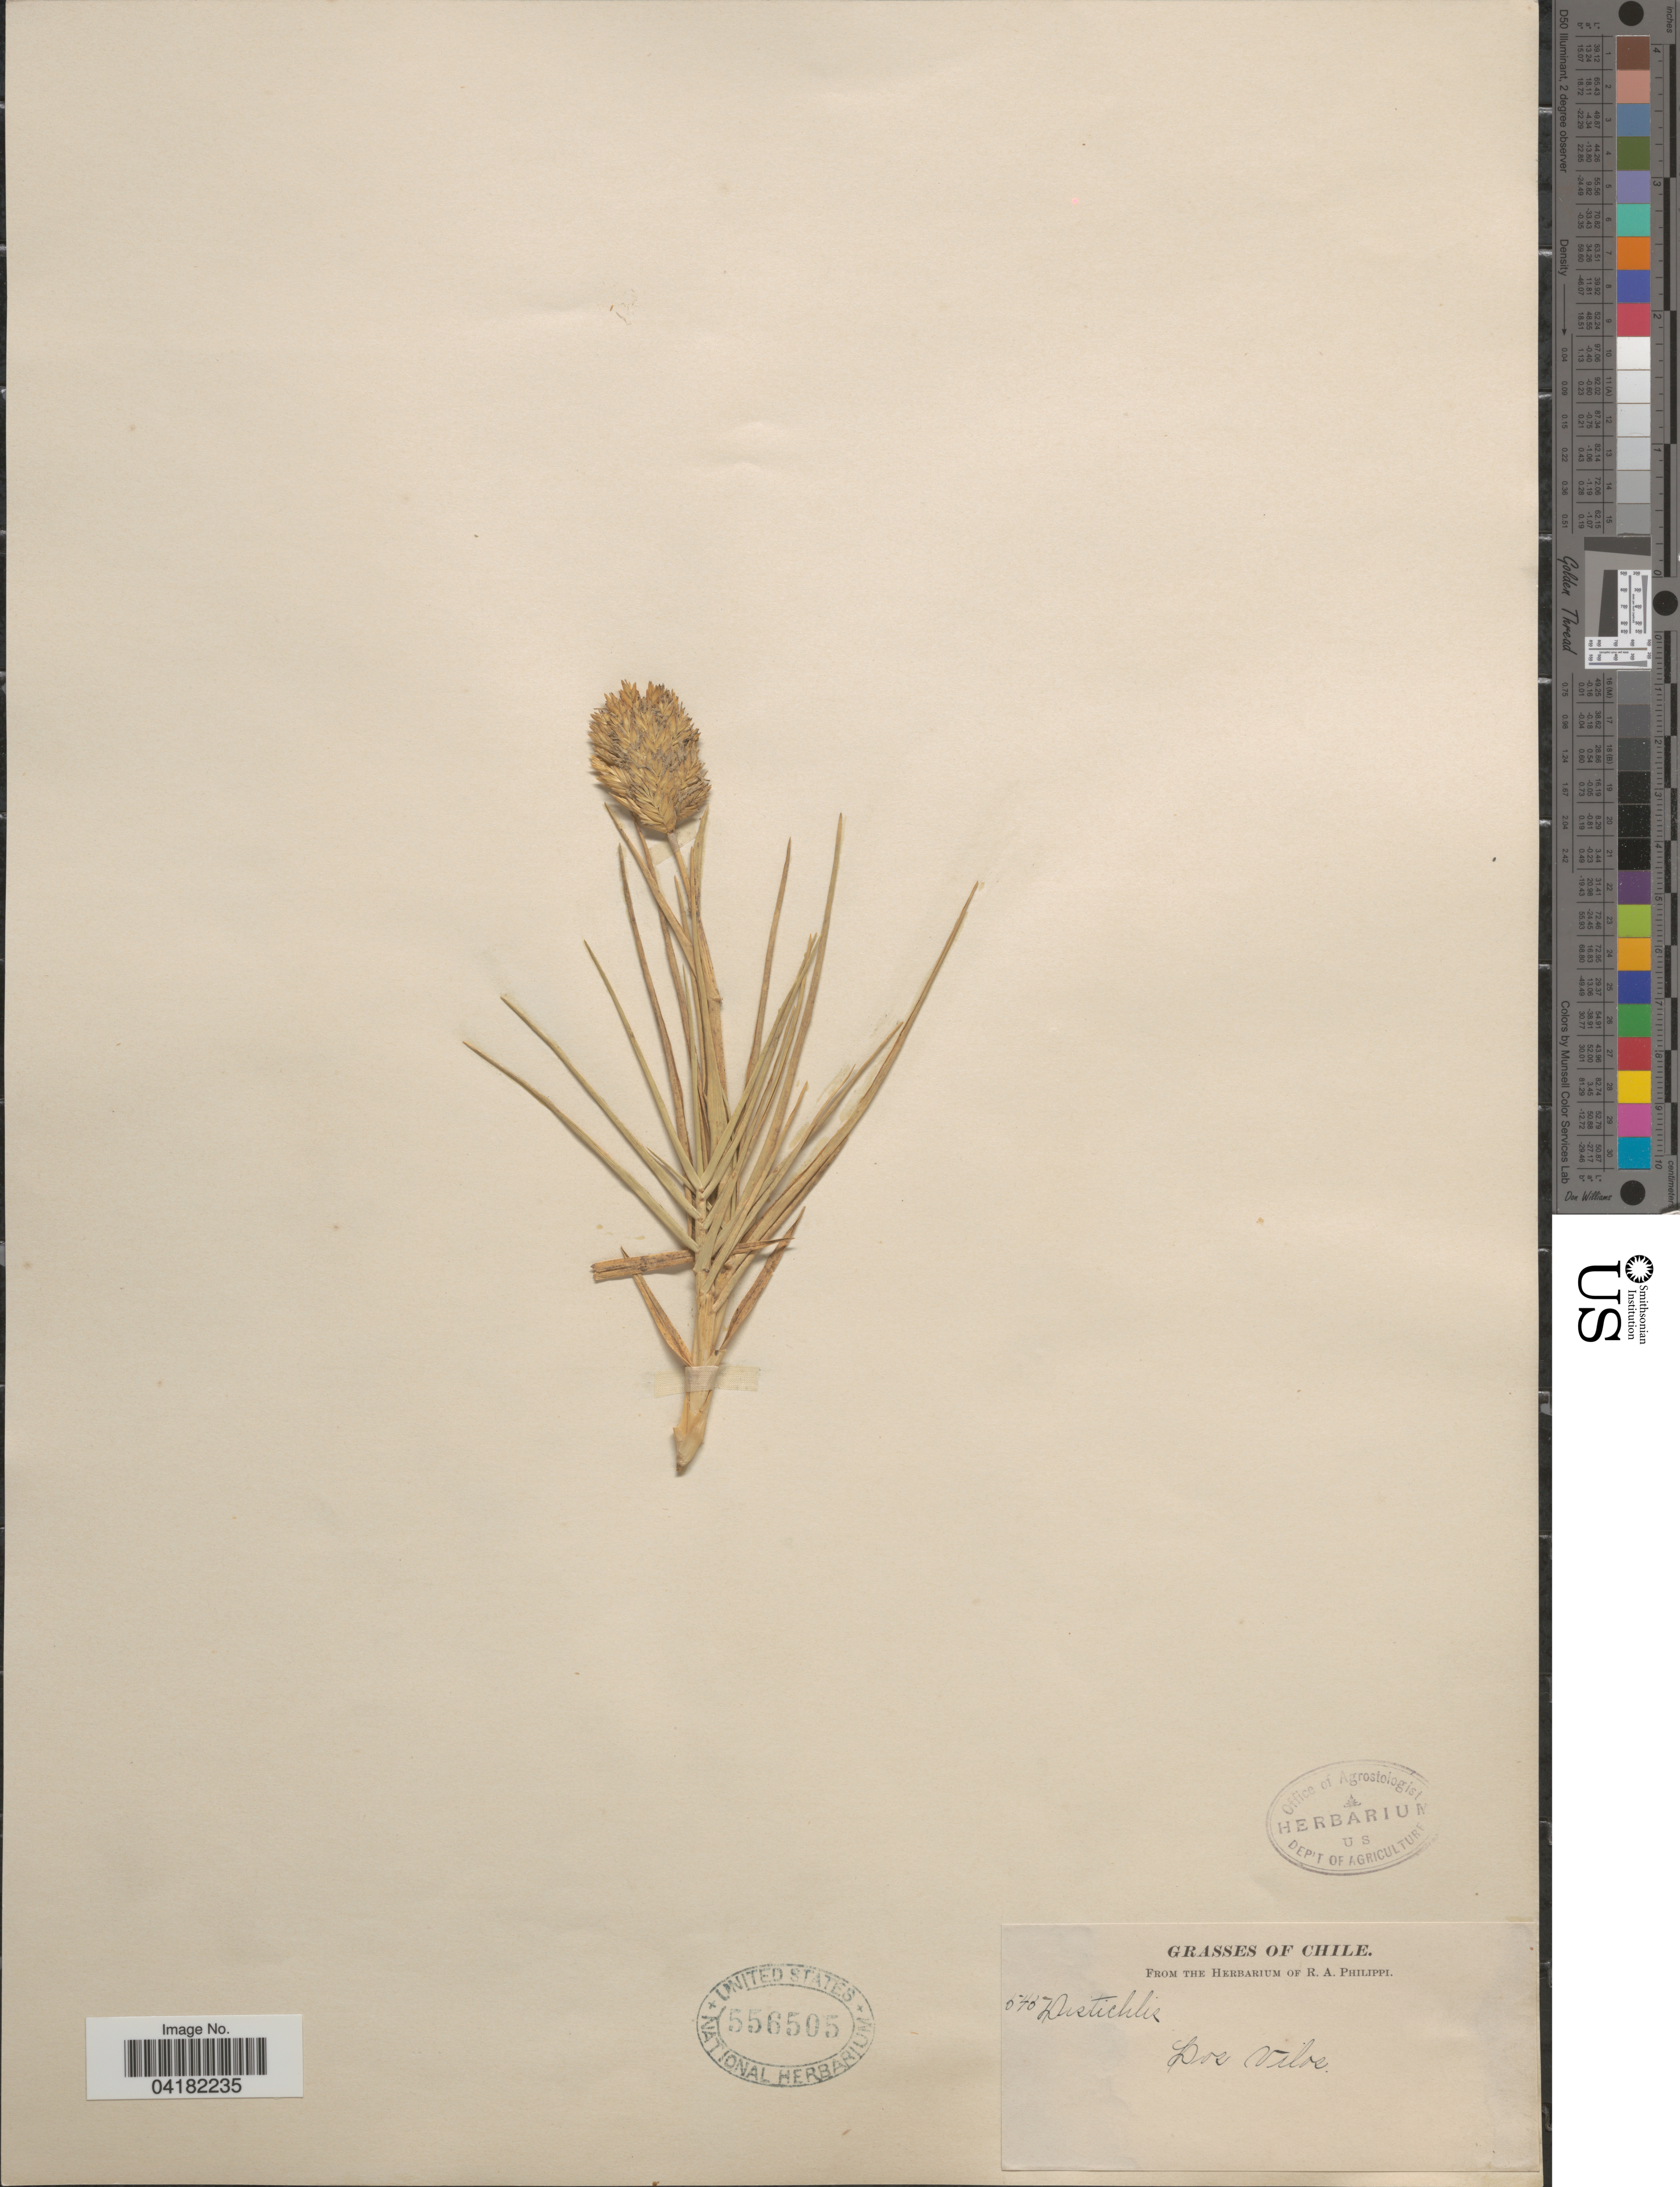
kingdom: Plantae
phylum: Tracheophyta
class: Liliopsida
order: Poales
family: Poaceae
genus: Distichlis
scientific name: Distichlis sp.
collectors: ex. herb. R.A. Philippi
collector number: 543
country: Chile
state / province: Coquimbo (IV)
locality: Los Vilos.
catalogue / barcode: US 556505